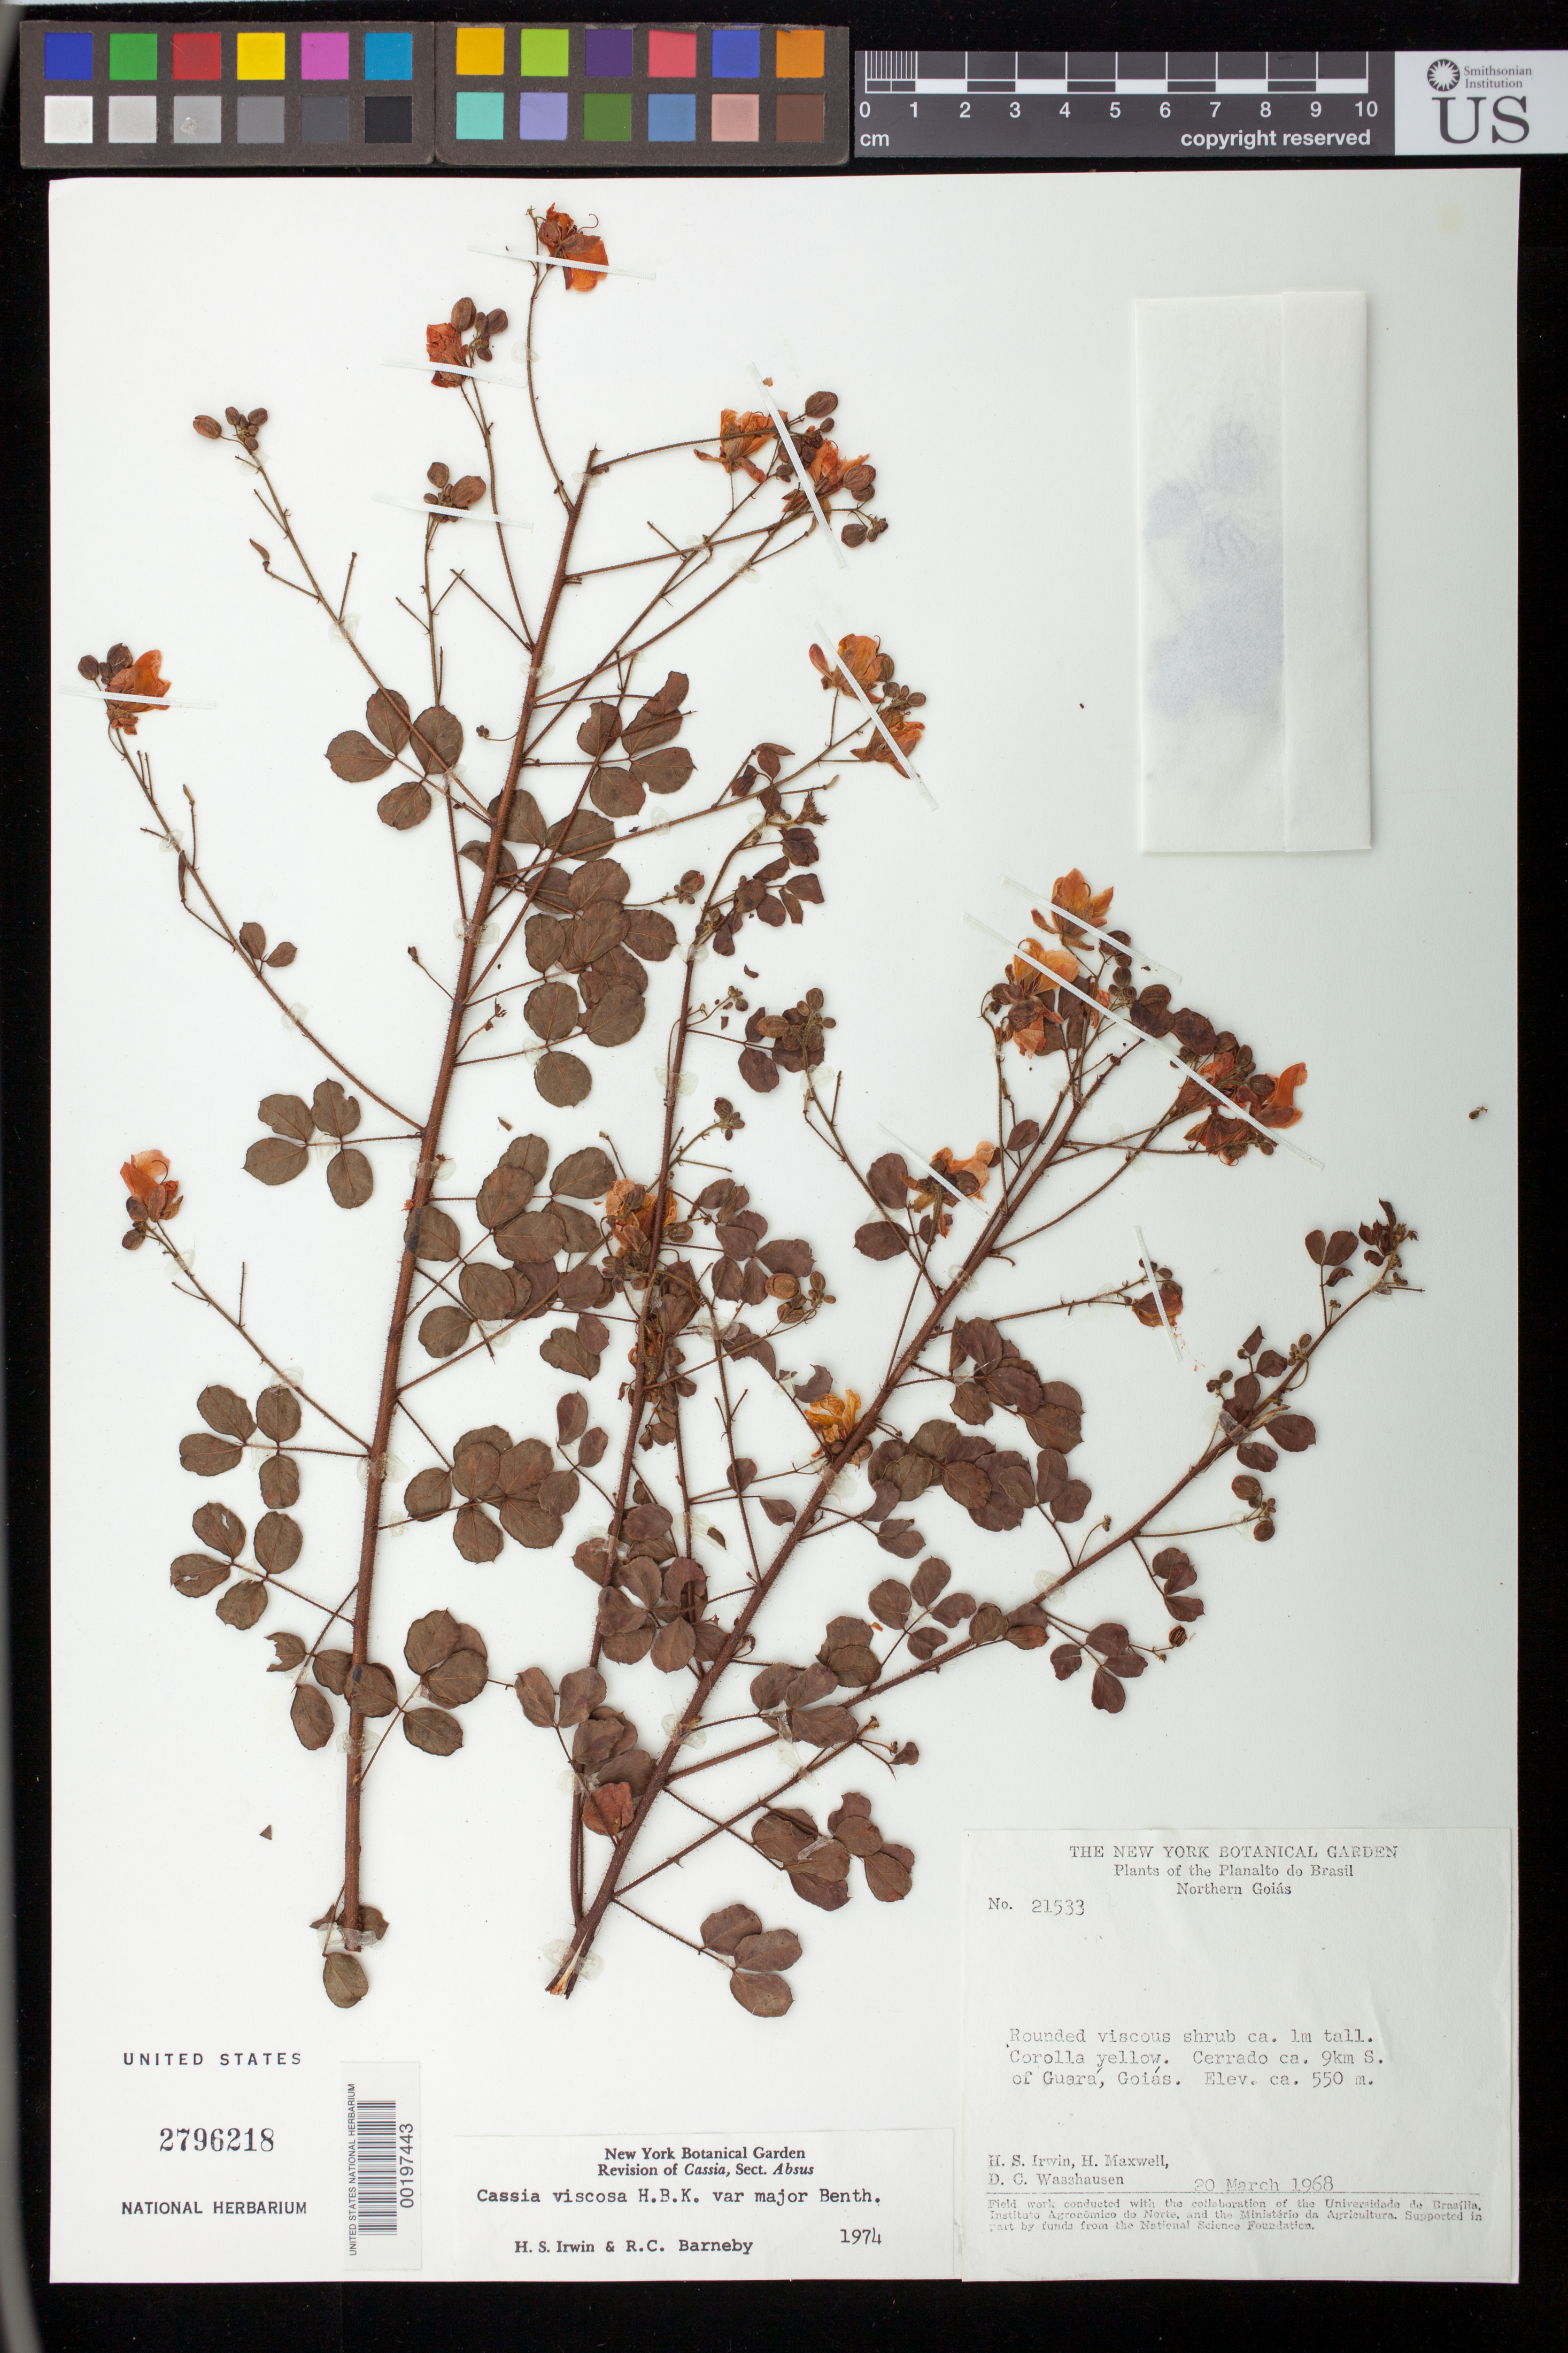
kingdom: Plantae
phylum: Tracheophyta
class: Magnoliopsida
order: Fabales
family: Fabaceae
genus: Chamaecrista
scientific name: Chamaecrista viscosa var. major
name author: (Benth.) H.S. Irwin & Barneby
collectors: H. Irwin, H. Maxwell & D. C. Wasshausen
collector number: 21533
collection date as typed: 20 Mar 1968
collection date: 1968-03-20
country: Brazil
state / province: Goiás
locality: Planalto do Brasil; Cerrado ca. 9 km S. of Guará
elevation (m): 550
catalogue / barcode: US 2796218